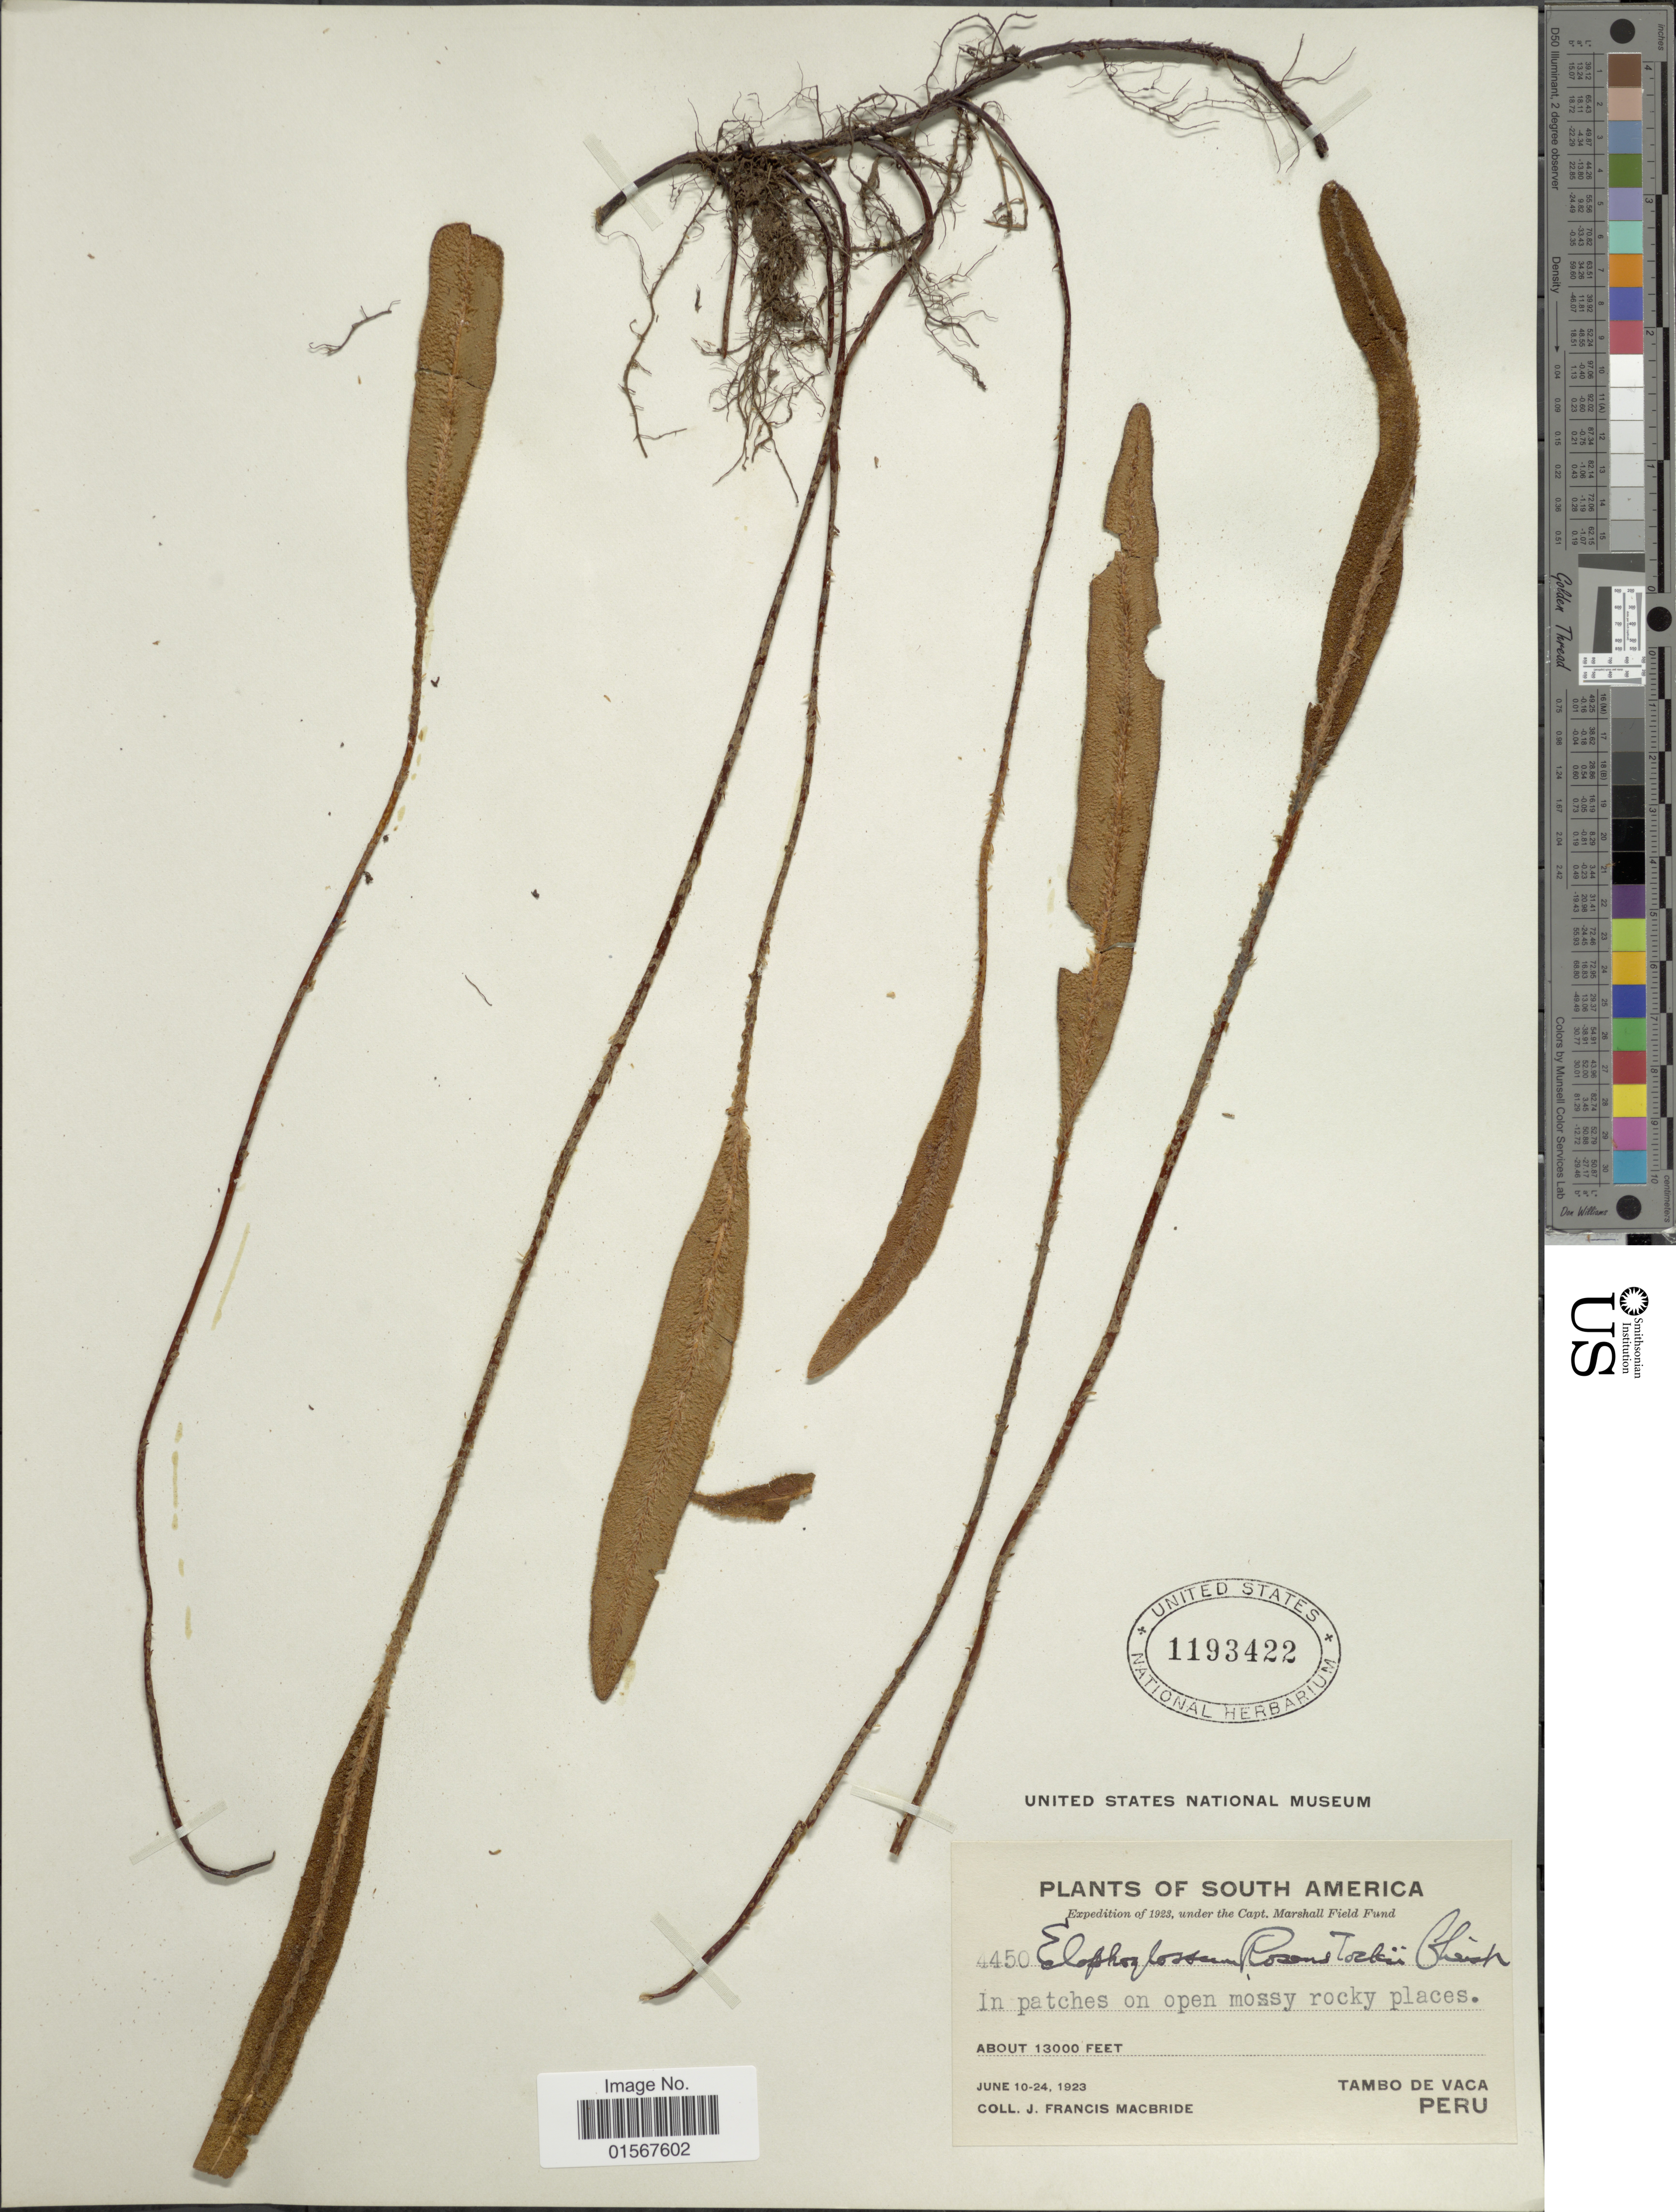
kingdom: Plantae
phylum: Tracheophyta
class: Polypodiopsida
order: Polypodiales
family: Dryopteridaceae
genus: Elaphoglossum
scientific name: Elaphoglossum rosenstockii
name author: Christ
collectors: J. F. Macbride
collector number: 4450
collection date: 1923-06-10/1923-06-24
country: Peru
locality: Tambo De Vaca, Peru, South America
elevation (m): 3962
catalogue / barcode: US 1193422